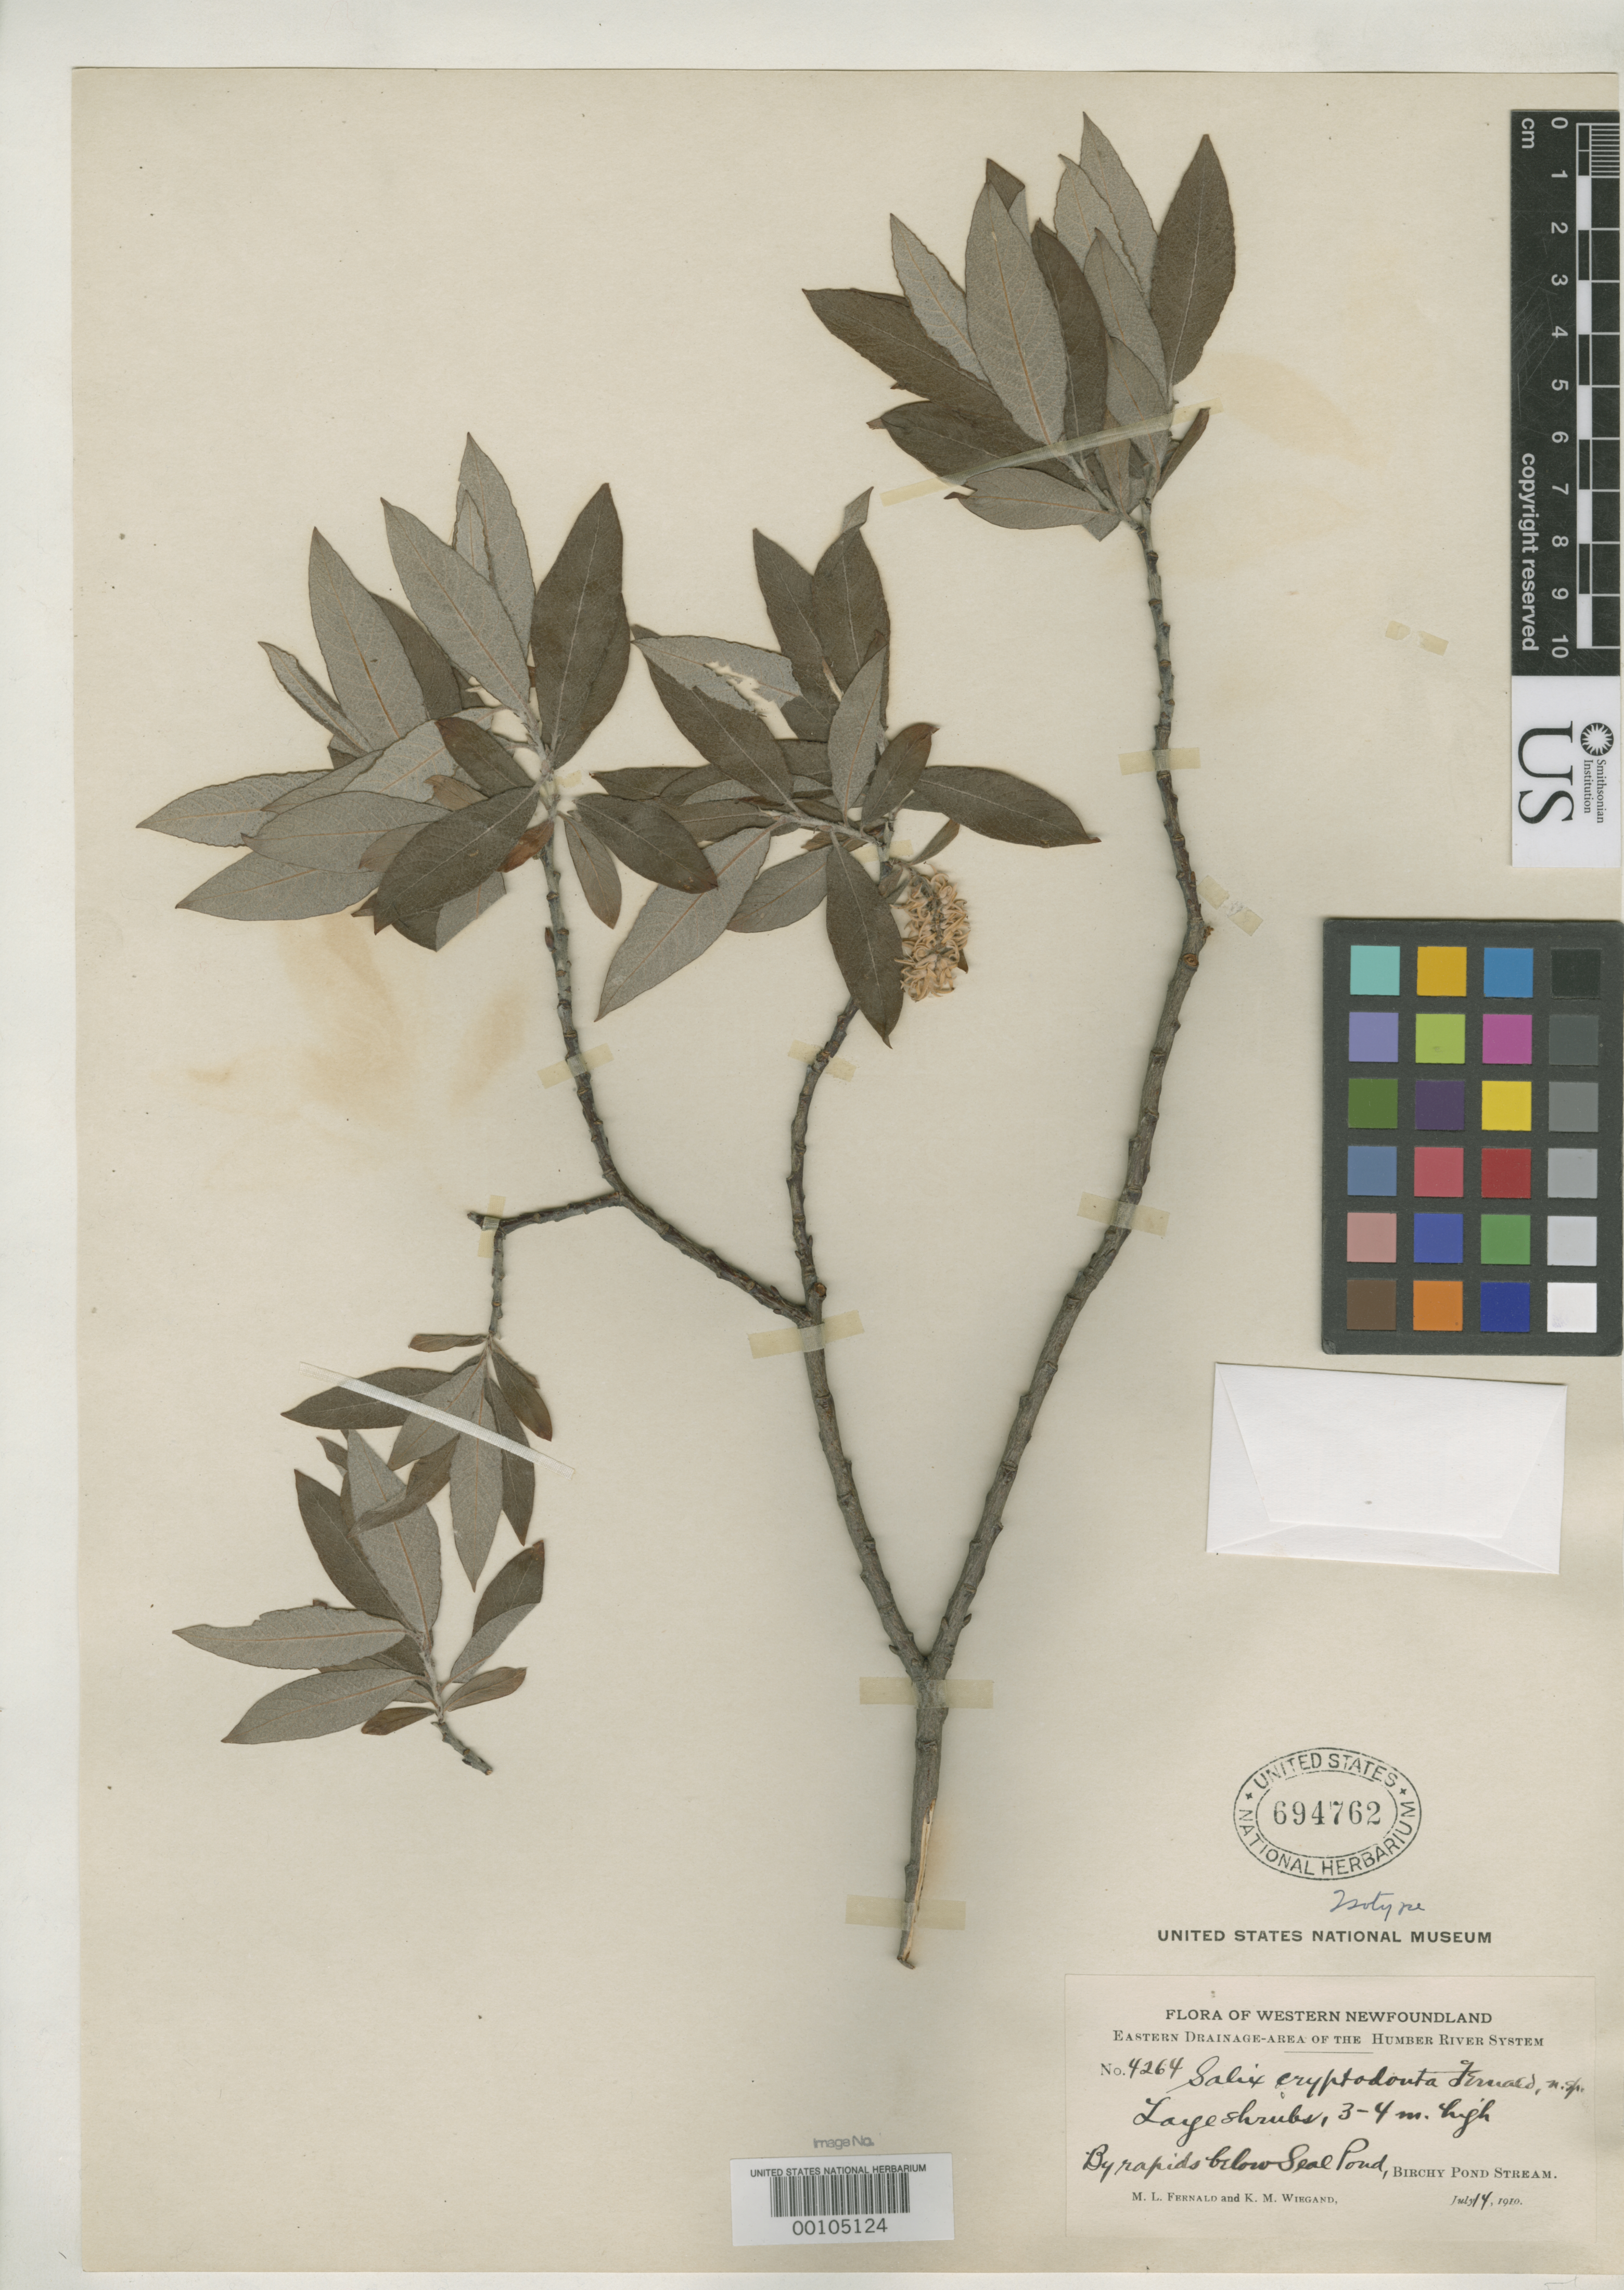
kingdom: Plantae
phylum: Tracheophyta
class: Magnoliopsida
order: Malpighiales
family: Salicaceae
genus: Salix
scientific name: Salix cryptodonta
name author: Fernald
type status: Isotype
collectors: M. L. Fernald & K. M. Wiegand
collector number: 4264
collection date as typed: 14 Jul 1910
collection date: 1910-07-14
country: Canada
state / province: Newfoundland and Labrador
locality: By rapids below Seal Pond, birchy pond stream.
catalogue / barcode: US 694762